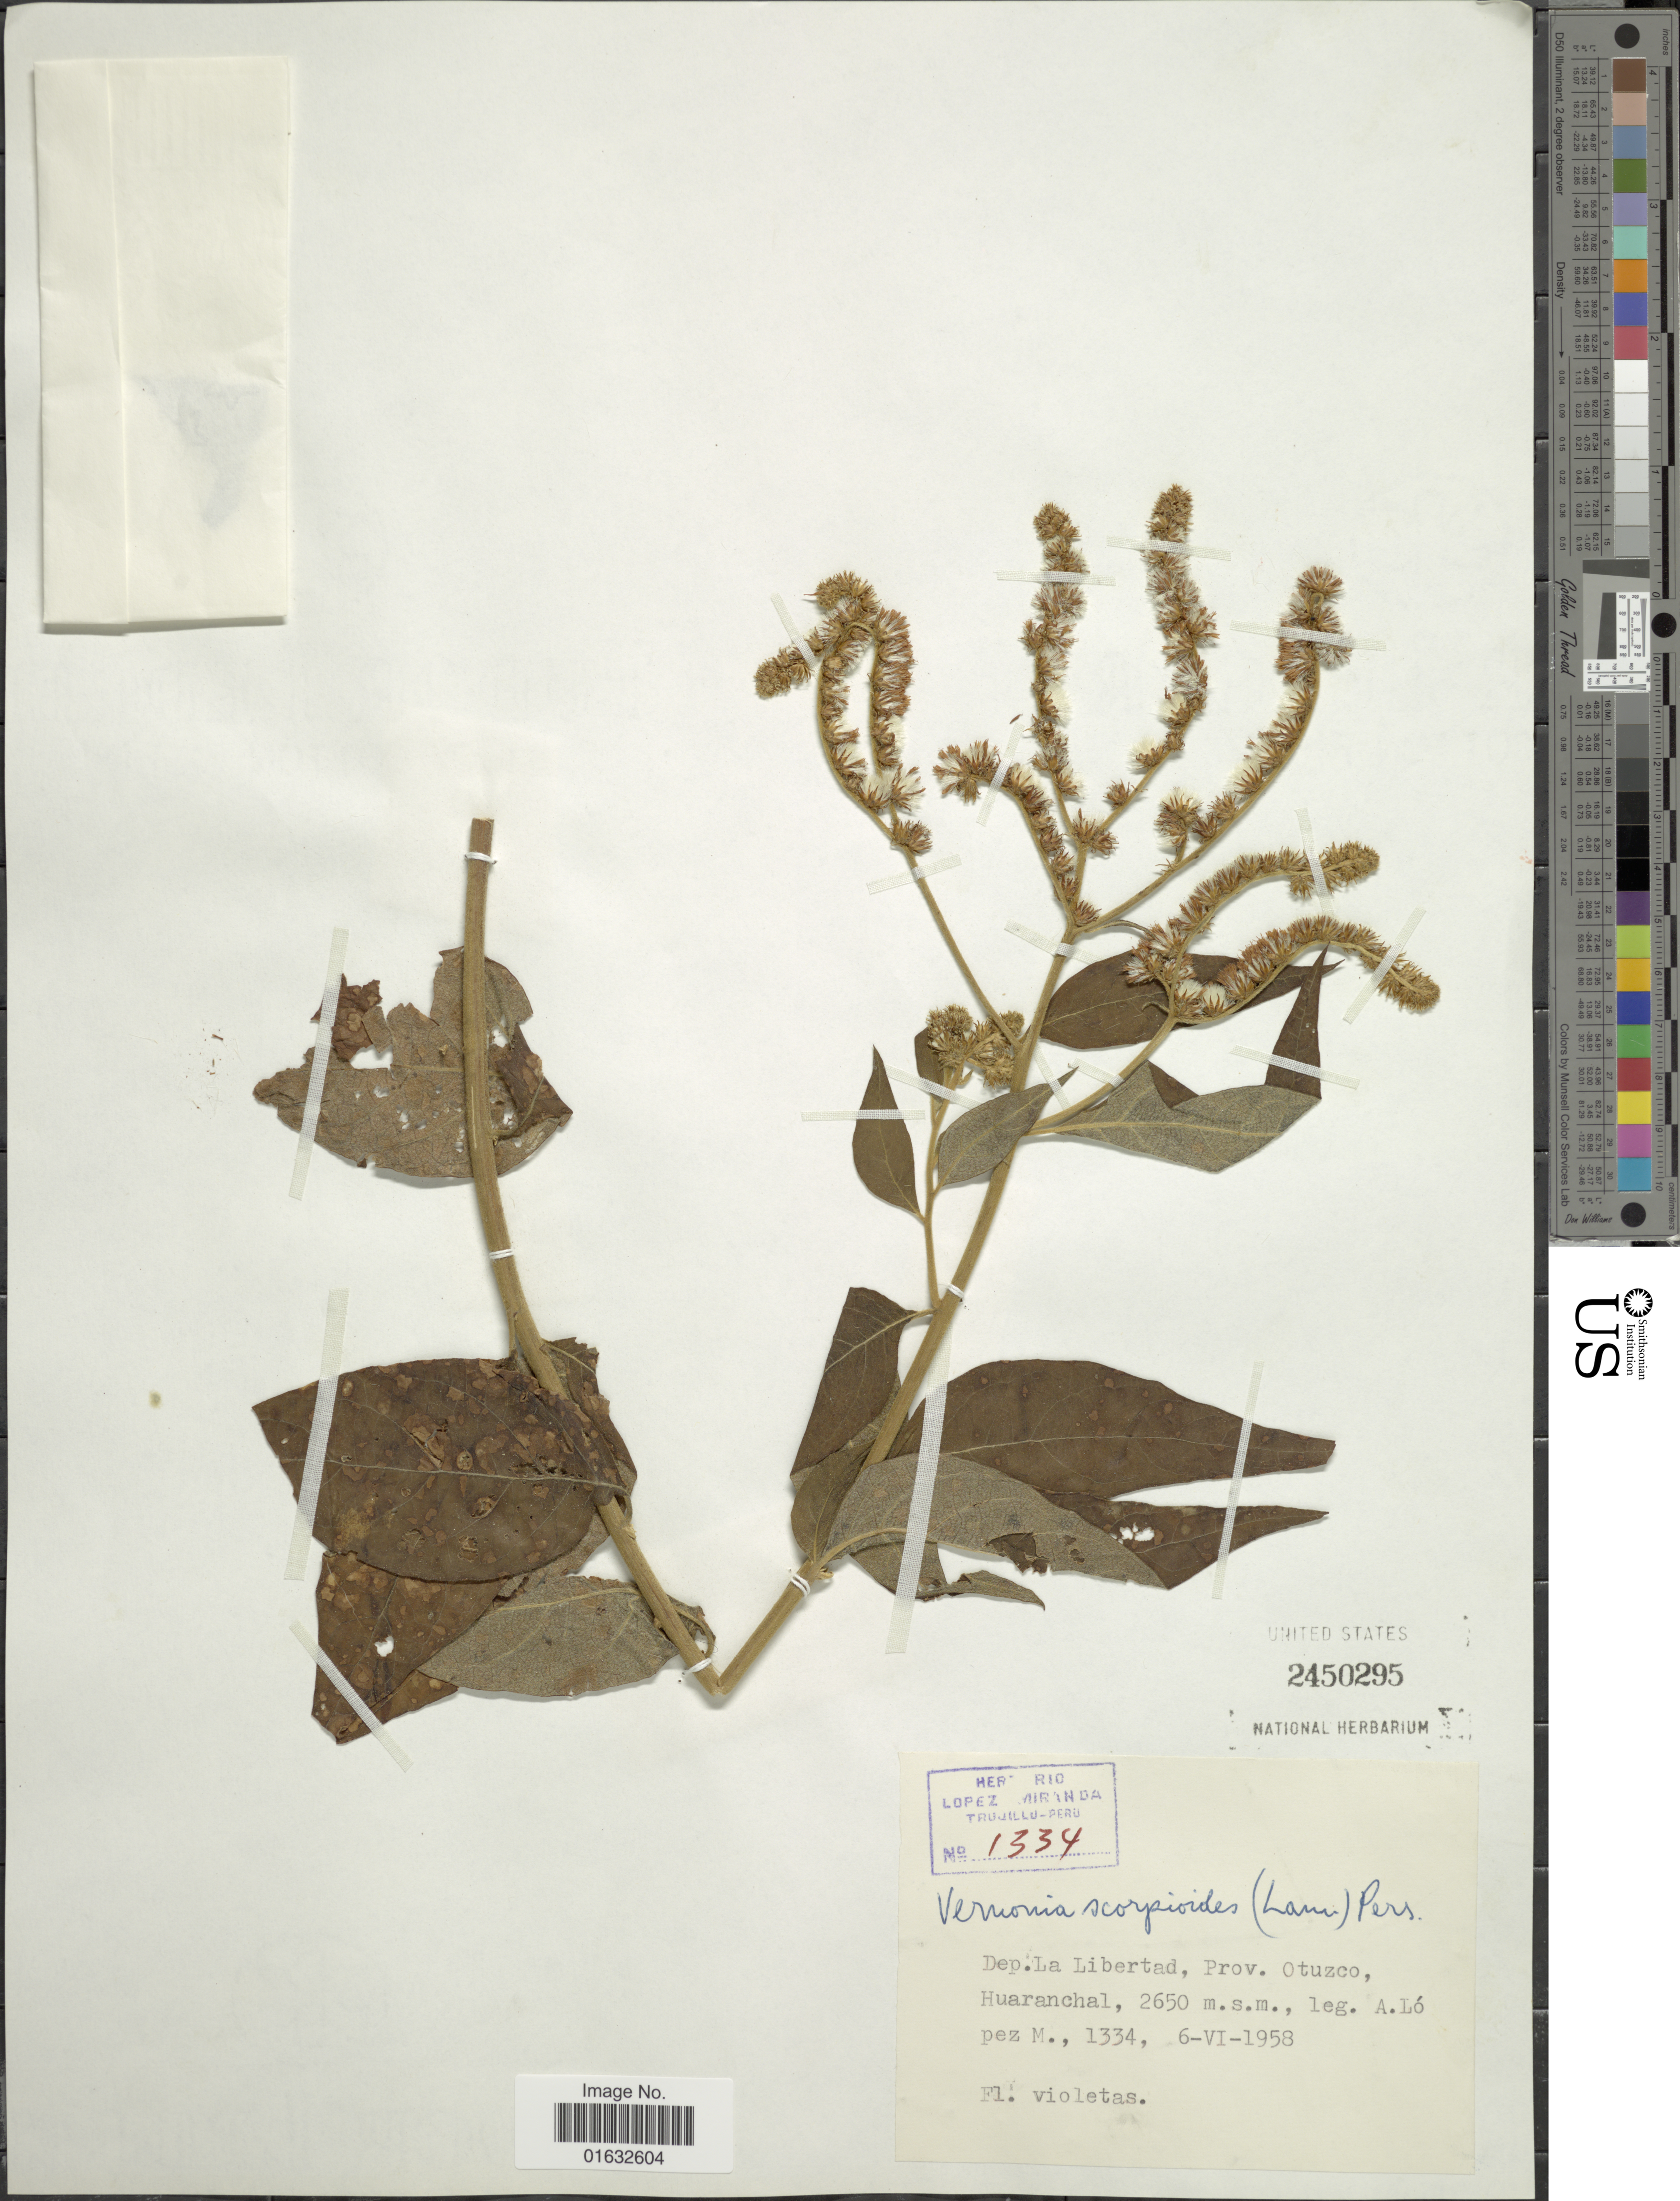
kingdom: Plantae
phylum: Tracheophyta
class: Magnoliopsida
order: Asterales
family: Asteraceae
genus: Cyrtocymura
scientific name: Cyrtocymura scorpioides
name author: (Lam.) H. Rob.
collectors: A. López M.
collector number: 1334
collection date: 1958-06-06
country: Peru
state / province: La Libertad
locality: Prov. Otuzco, Huaranchal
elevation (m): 2650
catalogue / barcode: US 2450295